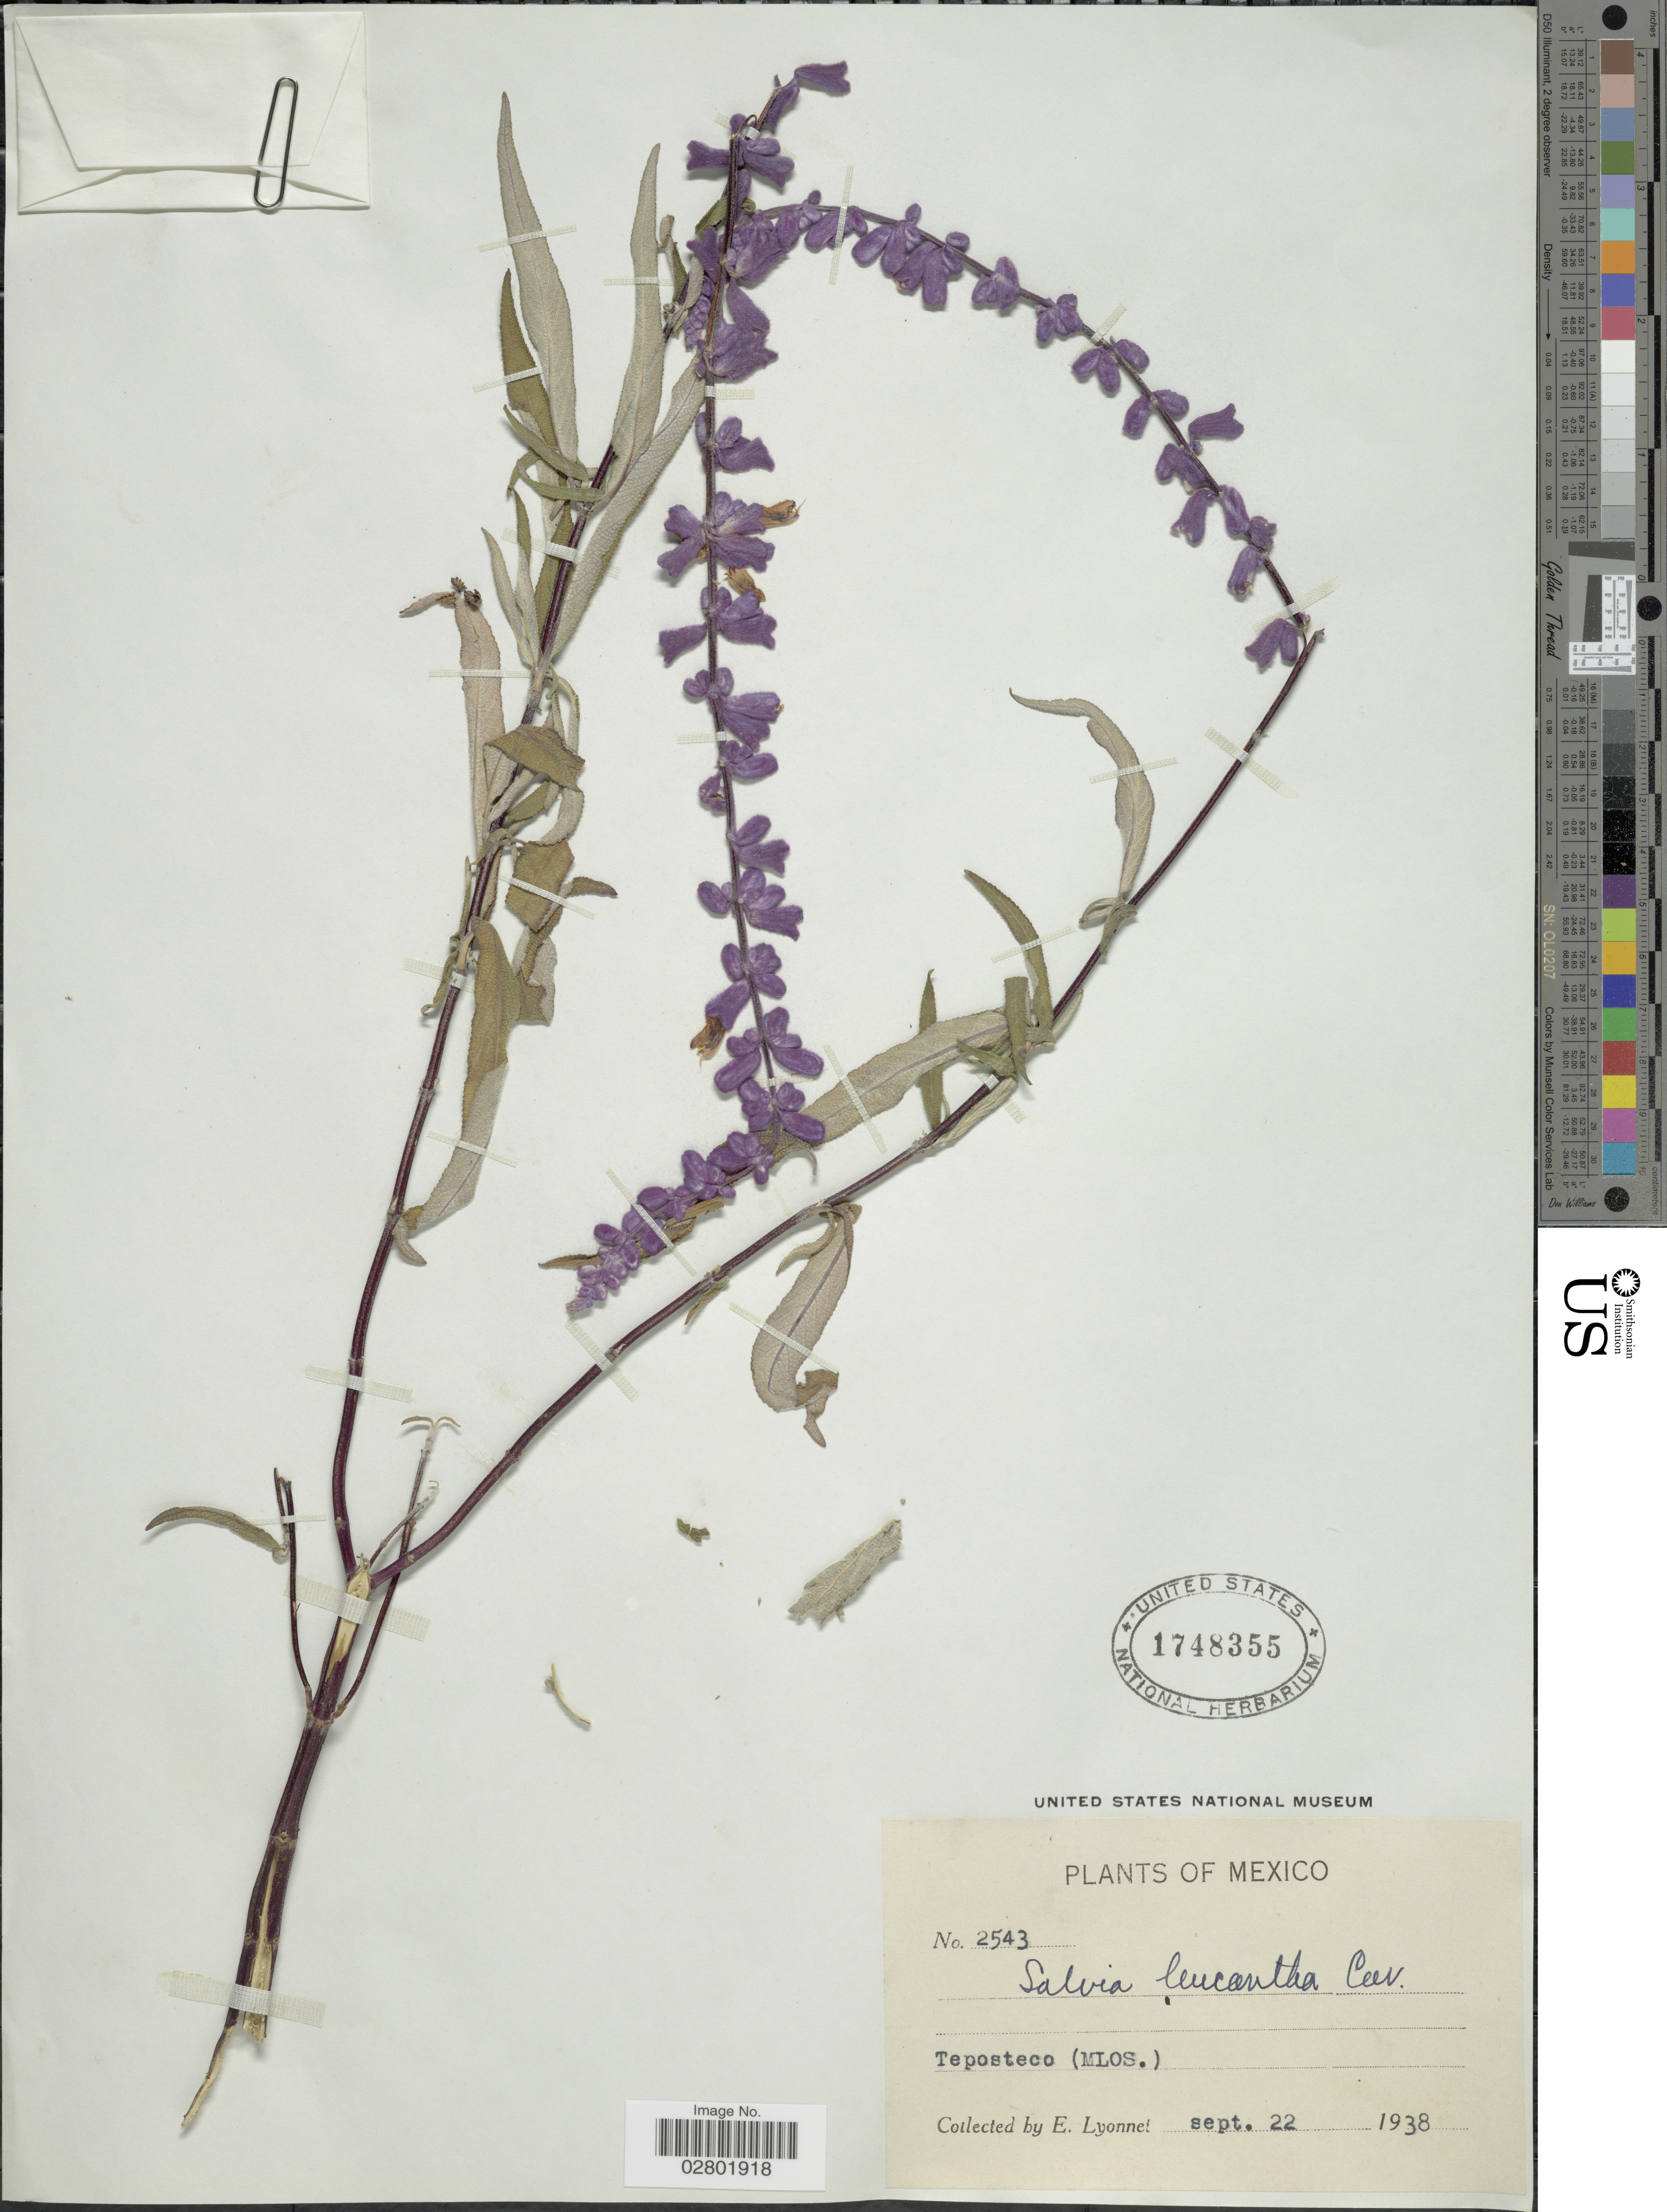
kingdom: Plantae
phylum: Tracheophyta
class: Magnoliopsida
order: Lamiales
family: Lamiaceae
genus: Salvia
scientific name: Salvia leucantha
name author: Cav.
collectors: E. Lyonnet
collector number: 2543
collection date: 1938-09-22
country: Mexico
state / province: Morelos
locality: Teposteco (Mlos.).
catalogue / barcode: US 1748355